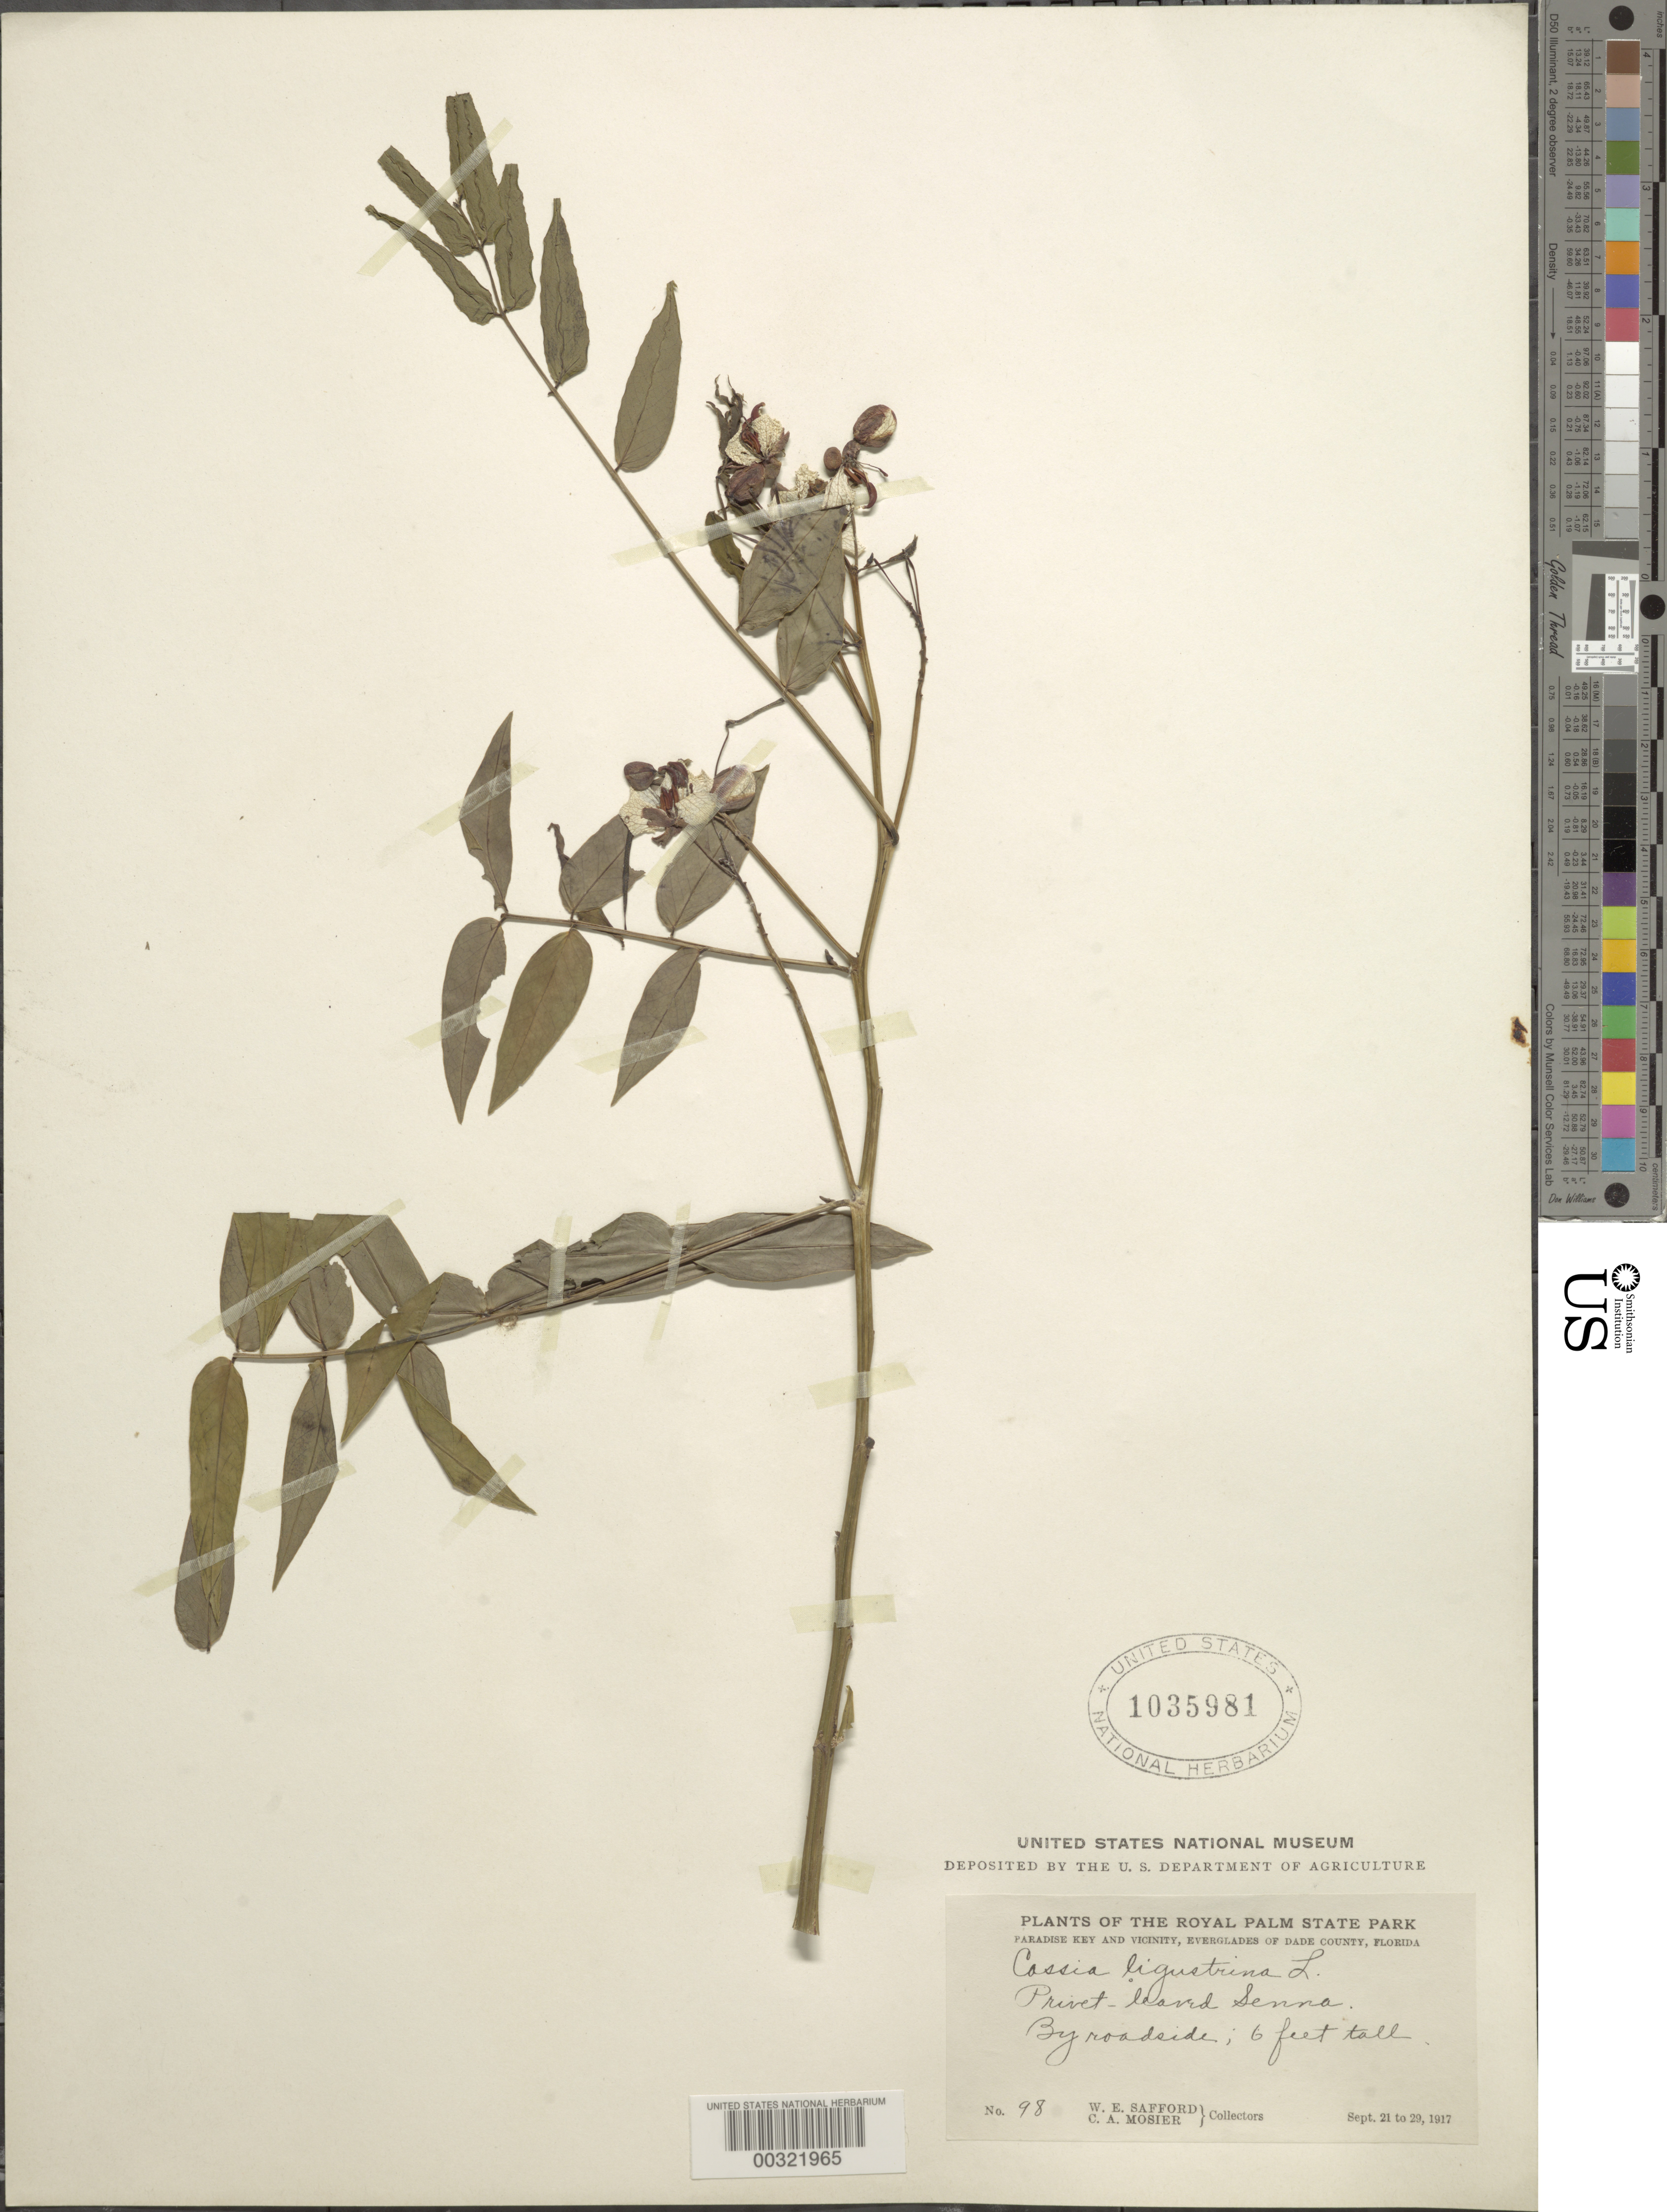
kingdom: Plantae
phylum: Tracheophyta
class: Magnoliopsida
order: Fabales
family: Fabaceae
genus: Senna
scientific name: Senna ligustrina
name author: (L.) H.S. Irwin & Barneby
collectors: W. E. Safford & C. A. Mosier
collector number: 98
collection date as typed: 21 Sep 1917 to 29 Sep 1917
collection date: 1917-09-21/1917-09-29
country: United States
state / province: Florida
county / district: Dade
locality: Paradise Key and vicinity, Everglades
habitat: By roadside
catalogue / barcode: US 1035981